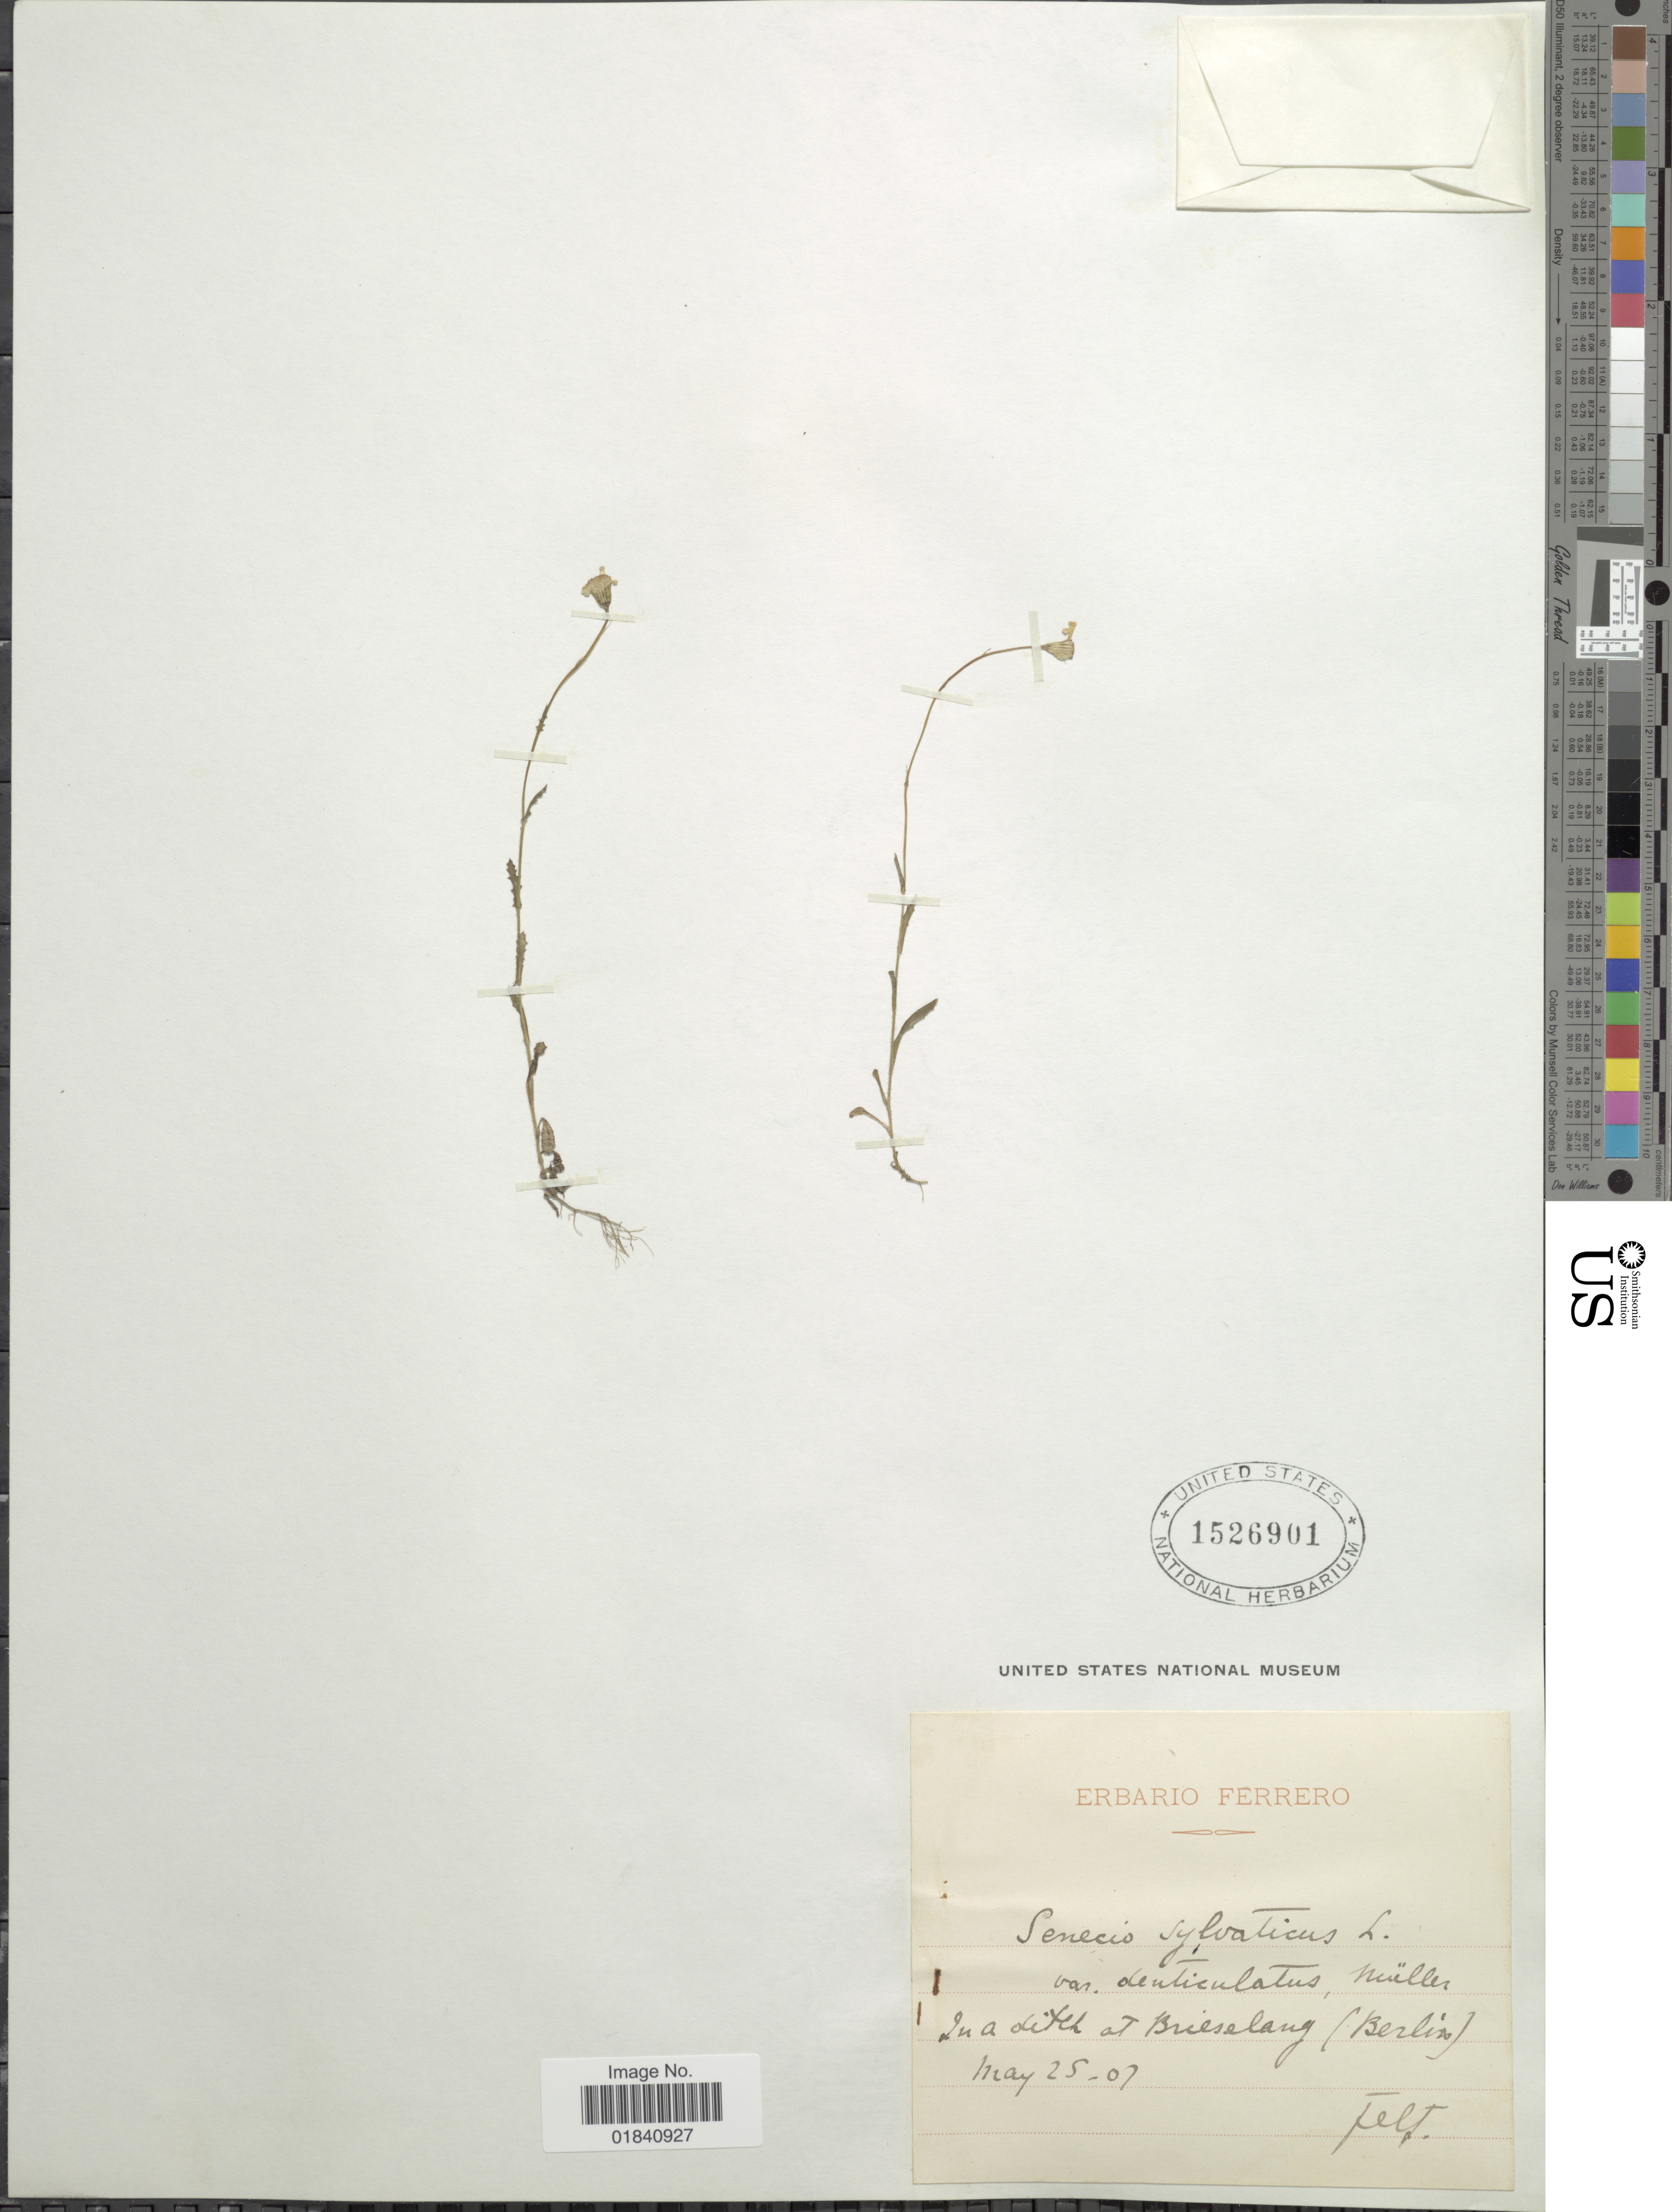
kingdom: Plantae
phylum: Tracheophyta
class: Magnoliopsida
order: Asterales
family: Asteraceae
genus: Senecio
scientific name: Senecio sylvaticus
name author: L.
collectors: F. Ferrero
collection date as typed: Transcribed d/m/y: 25/5/07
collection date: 1907-05-25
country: Germany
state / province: Berlin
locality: In a ditch at Brieselang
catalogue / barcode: US 1526901